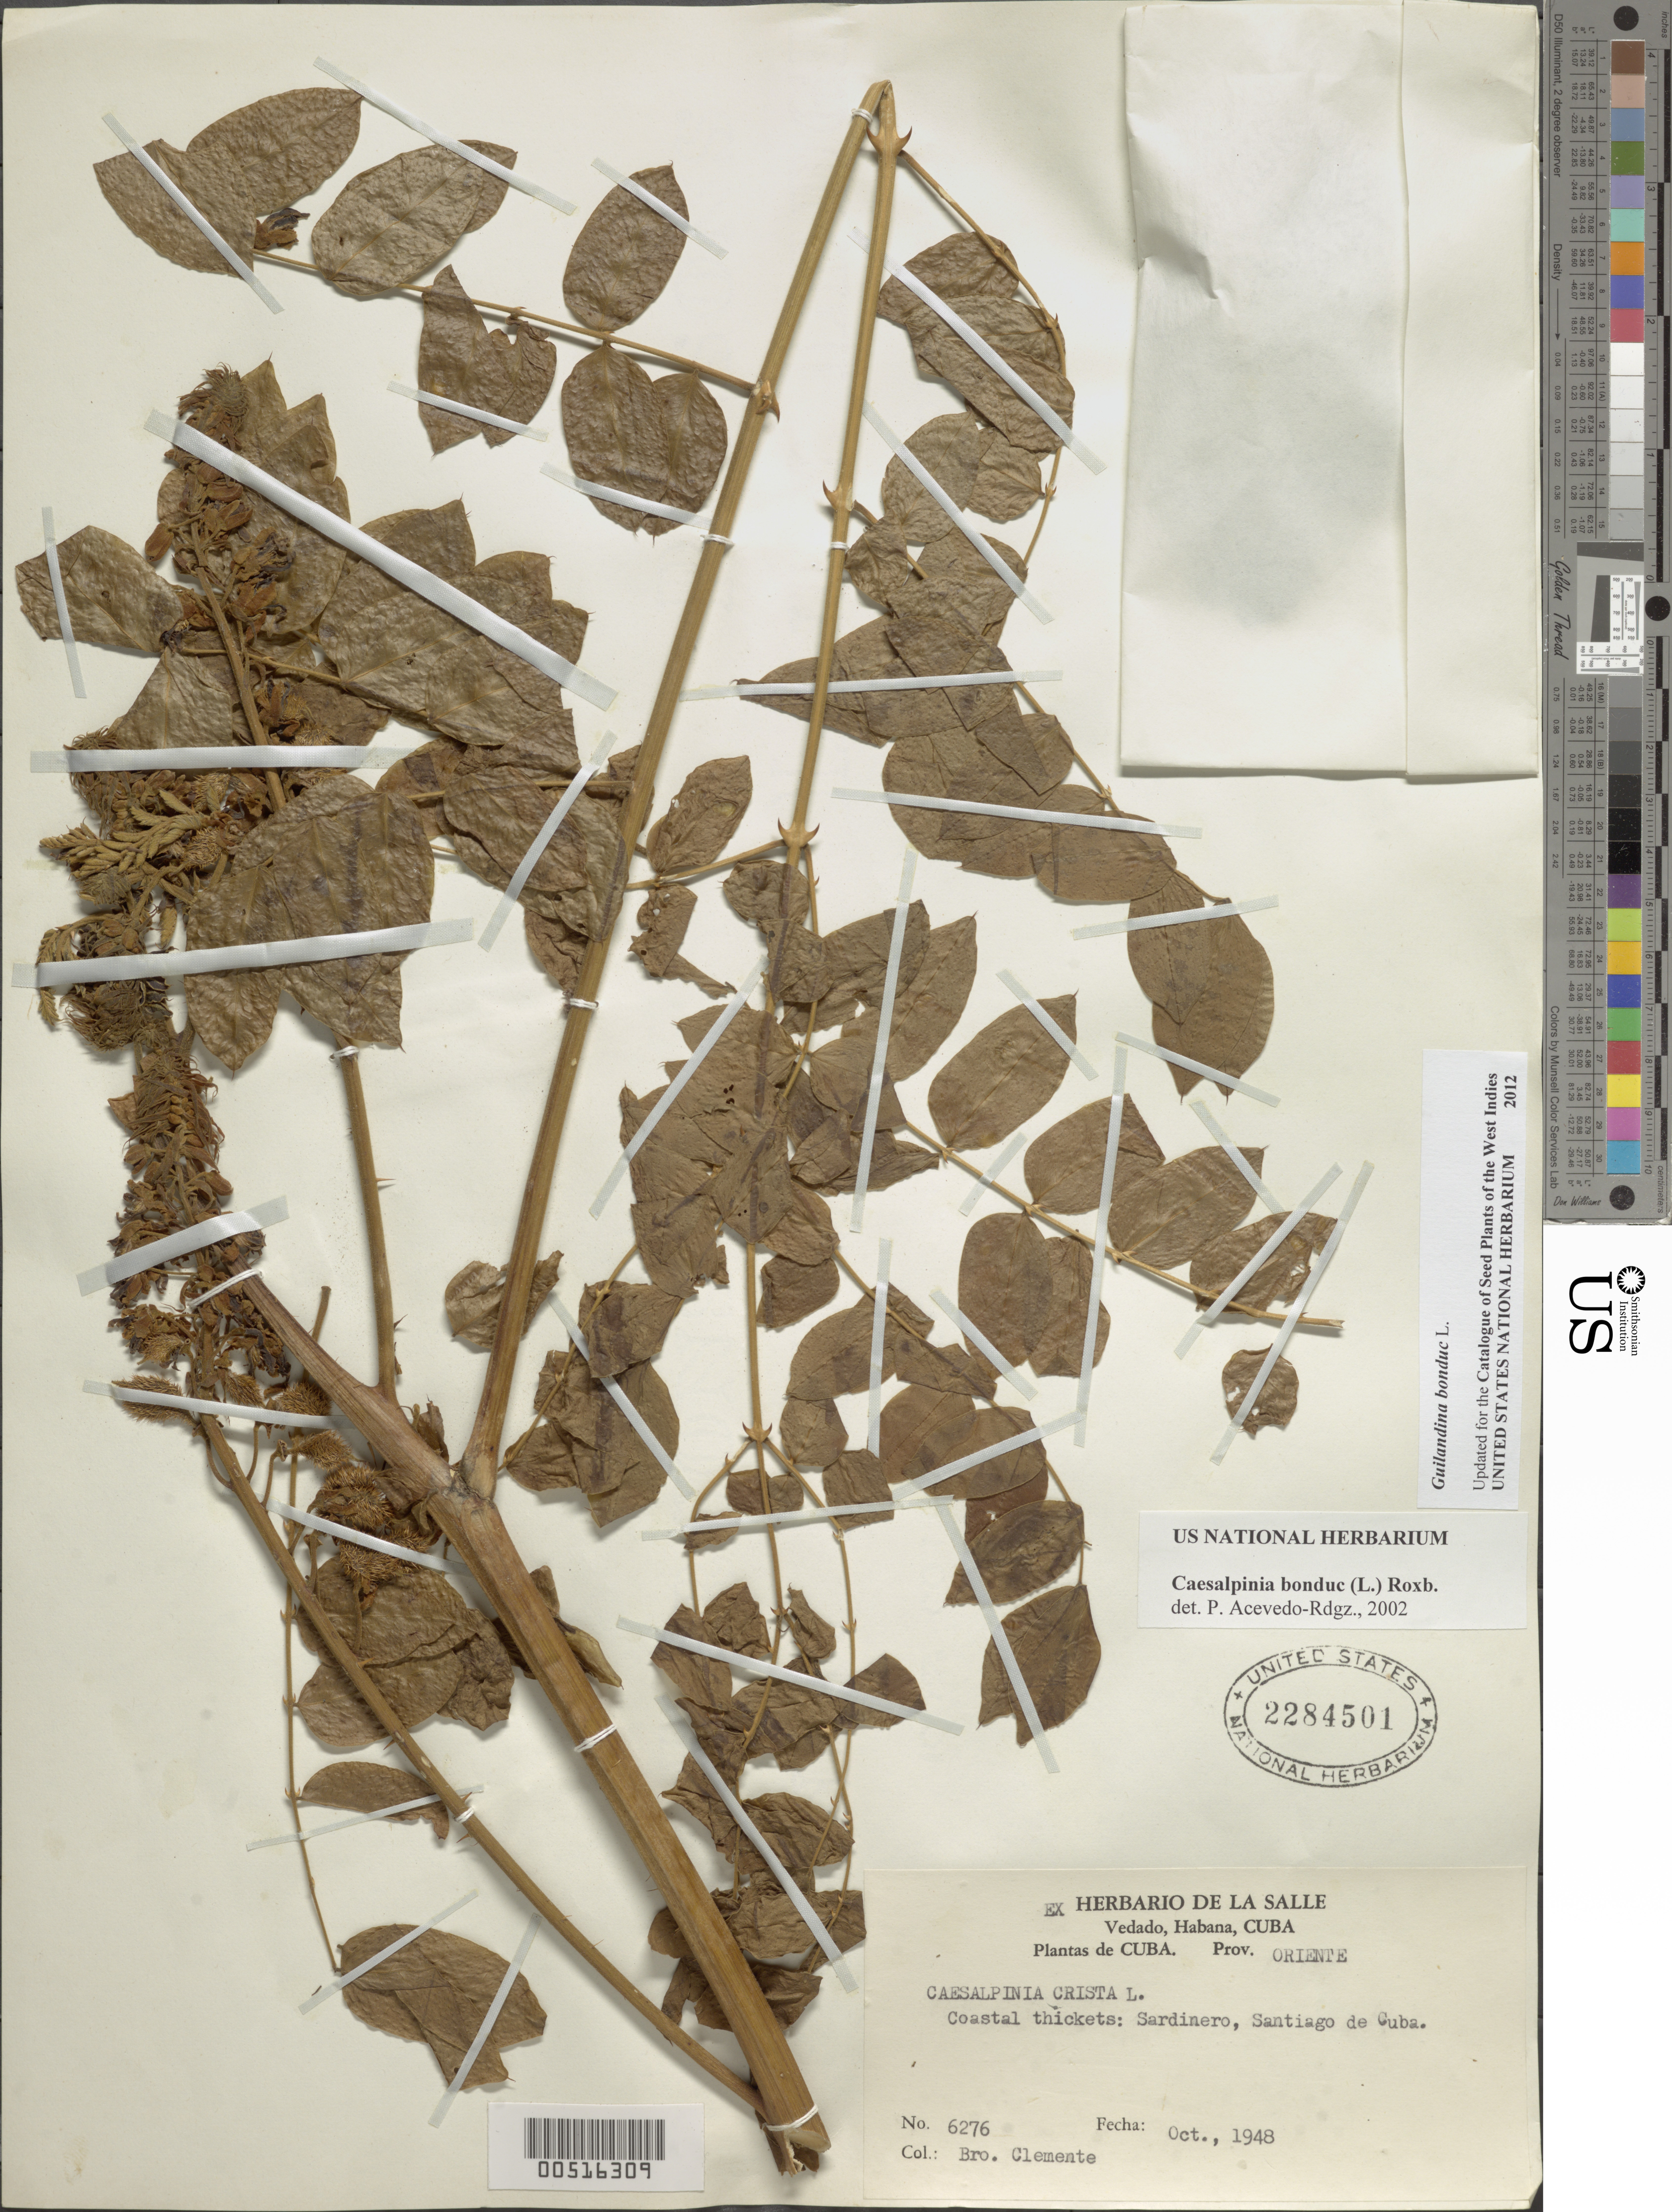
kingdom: Plantae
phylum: Tracheophyta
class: Magnoliopsida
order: Fabales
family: Fabaceae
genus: Guilandina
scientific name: Guilandina bonduc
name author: L.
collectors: Bro. Clemente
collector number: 6276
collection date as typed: Oct 1948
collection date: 1948-10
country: Cuba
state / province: Oriente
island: Greater Antilles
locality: Sardinero, santiago de cuba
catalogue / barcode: US 2284501